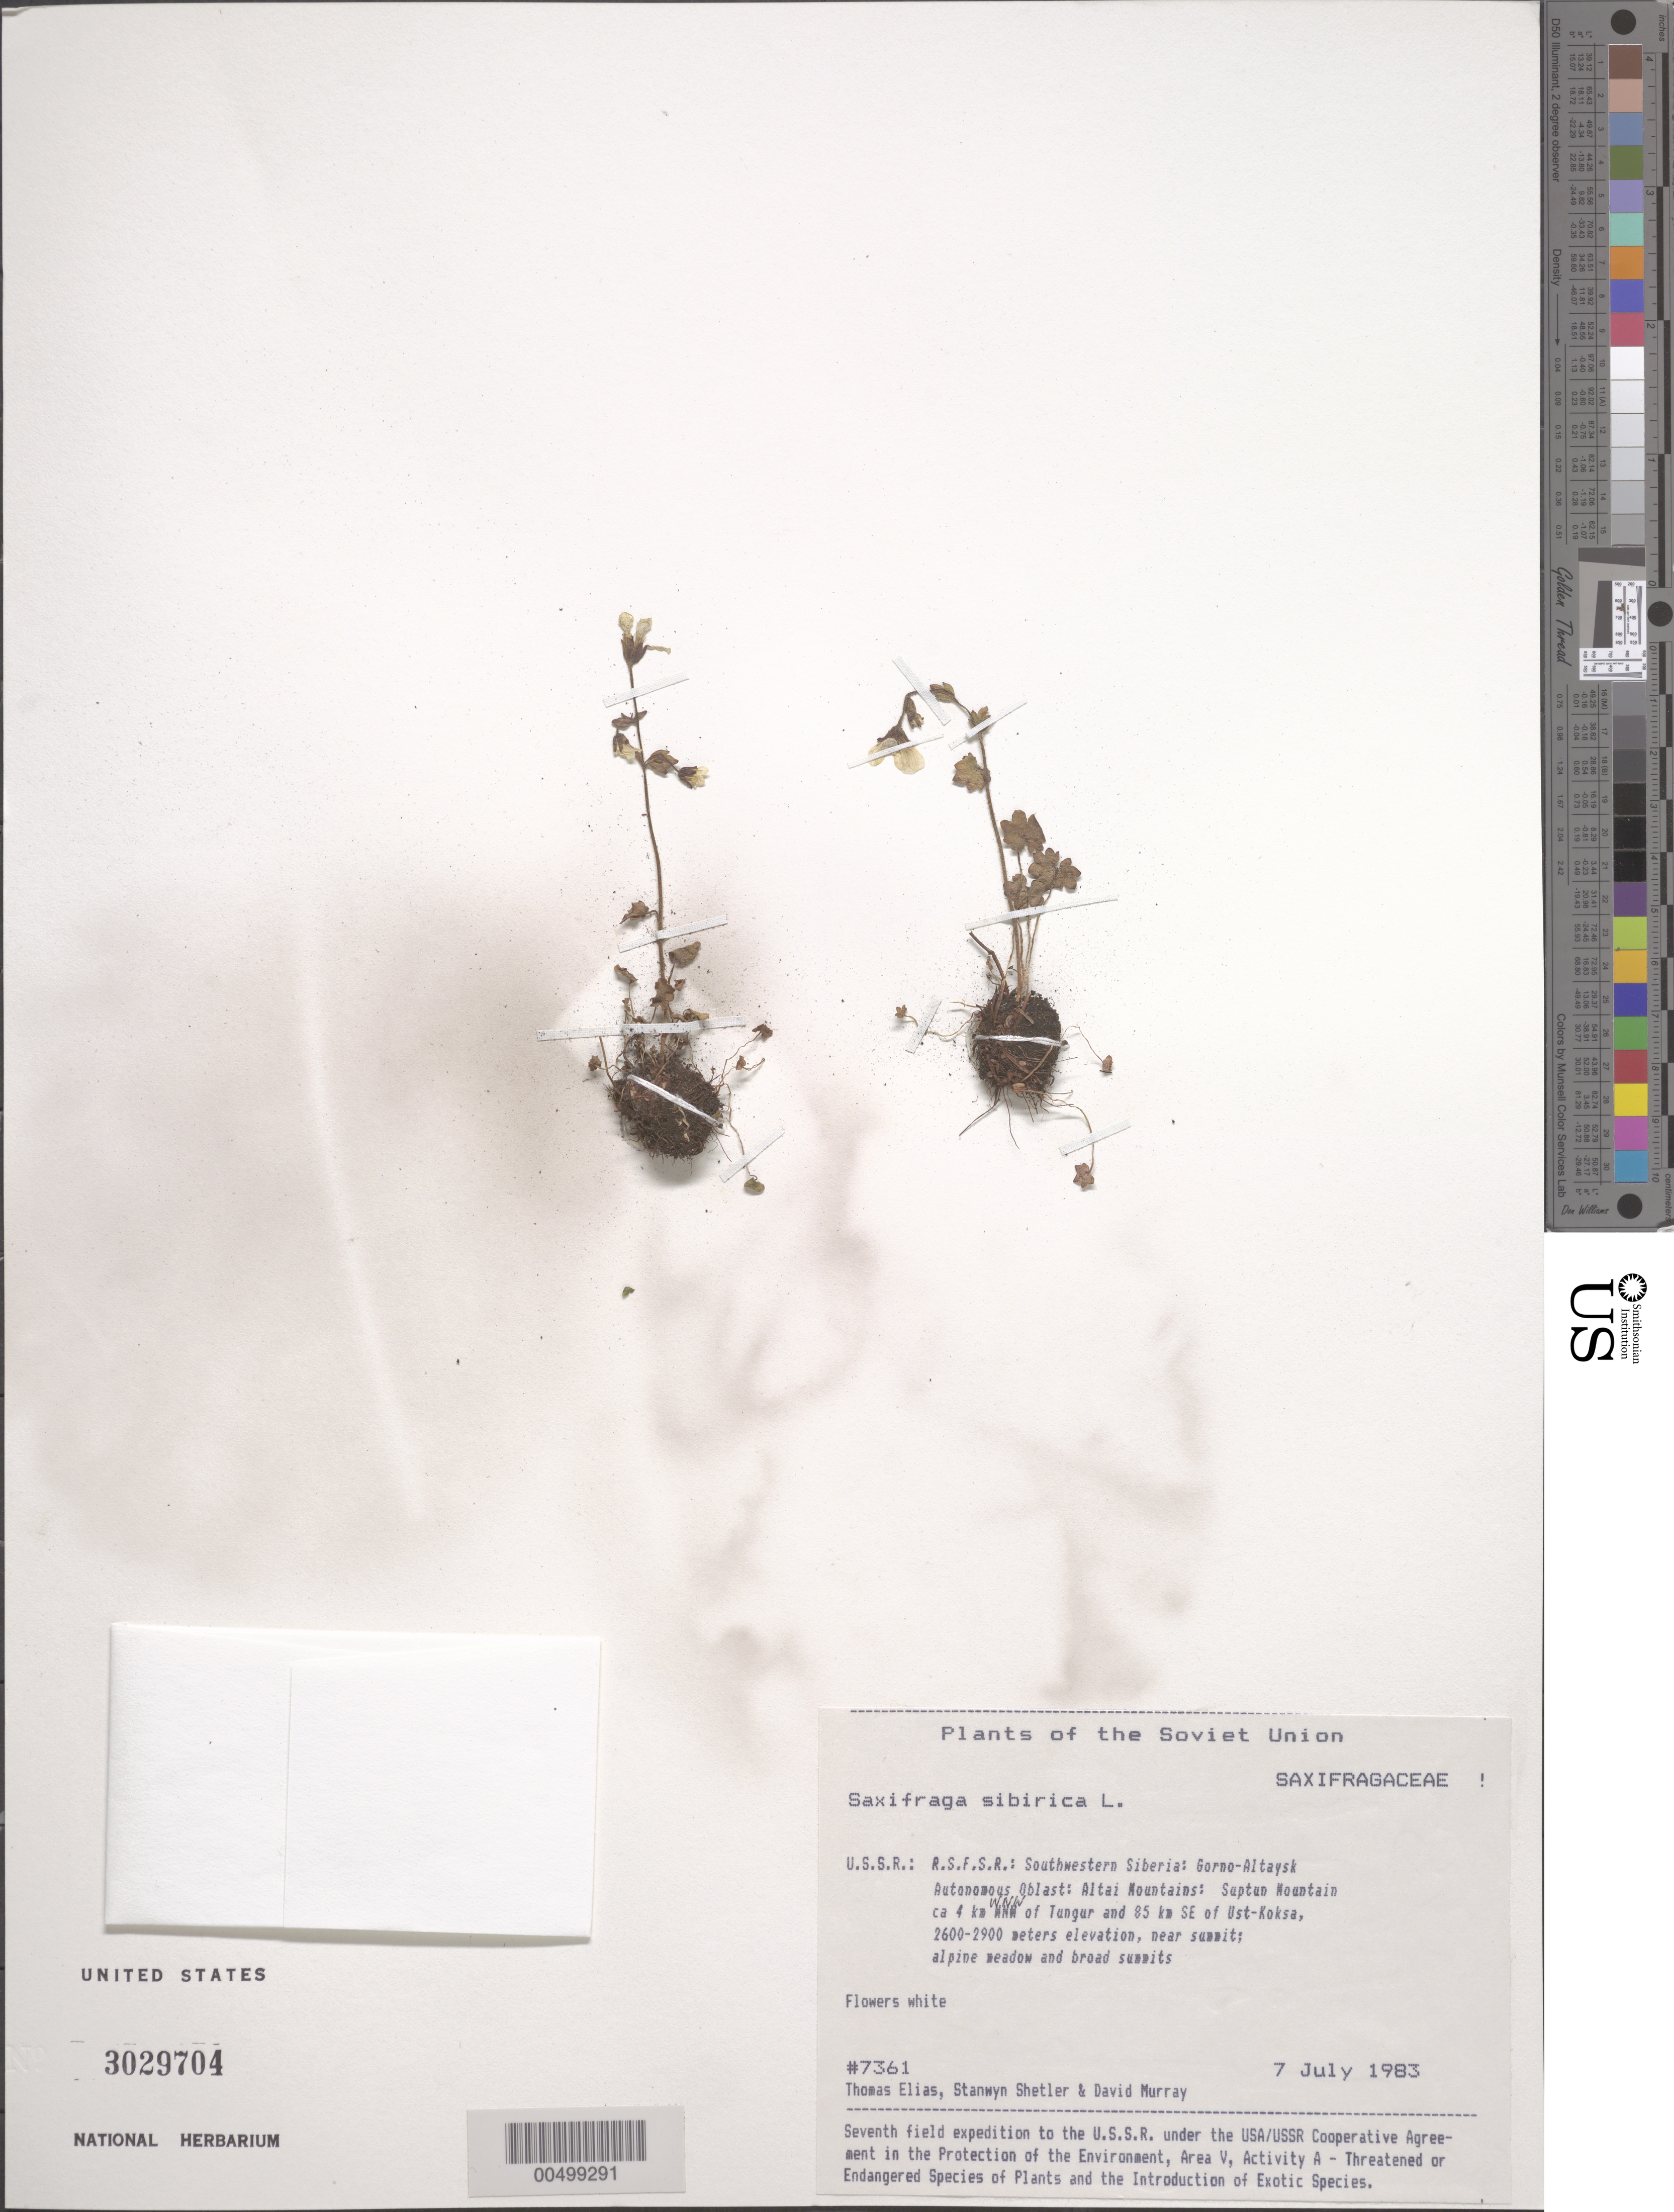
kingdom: Plantae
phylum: Tracheophyta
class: Magnoliopsida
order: Saxifragales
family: Saxifragaceae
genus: Saxifraga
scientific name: Saxifraga sibirica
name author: L.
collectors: T. Elias, S. Shetler & D. F. Murray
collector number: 7361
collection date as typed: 07 Jul 1983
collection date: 1983-07-07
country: Russian Federation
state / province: Altai Republic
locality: Altai Mountains, Suptun Mountain, ca. 4 km WNW of Tungur and 85 km SE of Ust-Koksa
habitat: near summit; alpine meadows and broad summits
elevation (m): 2600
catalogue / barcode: US 3029704